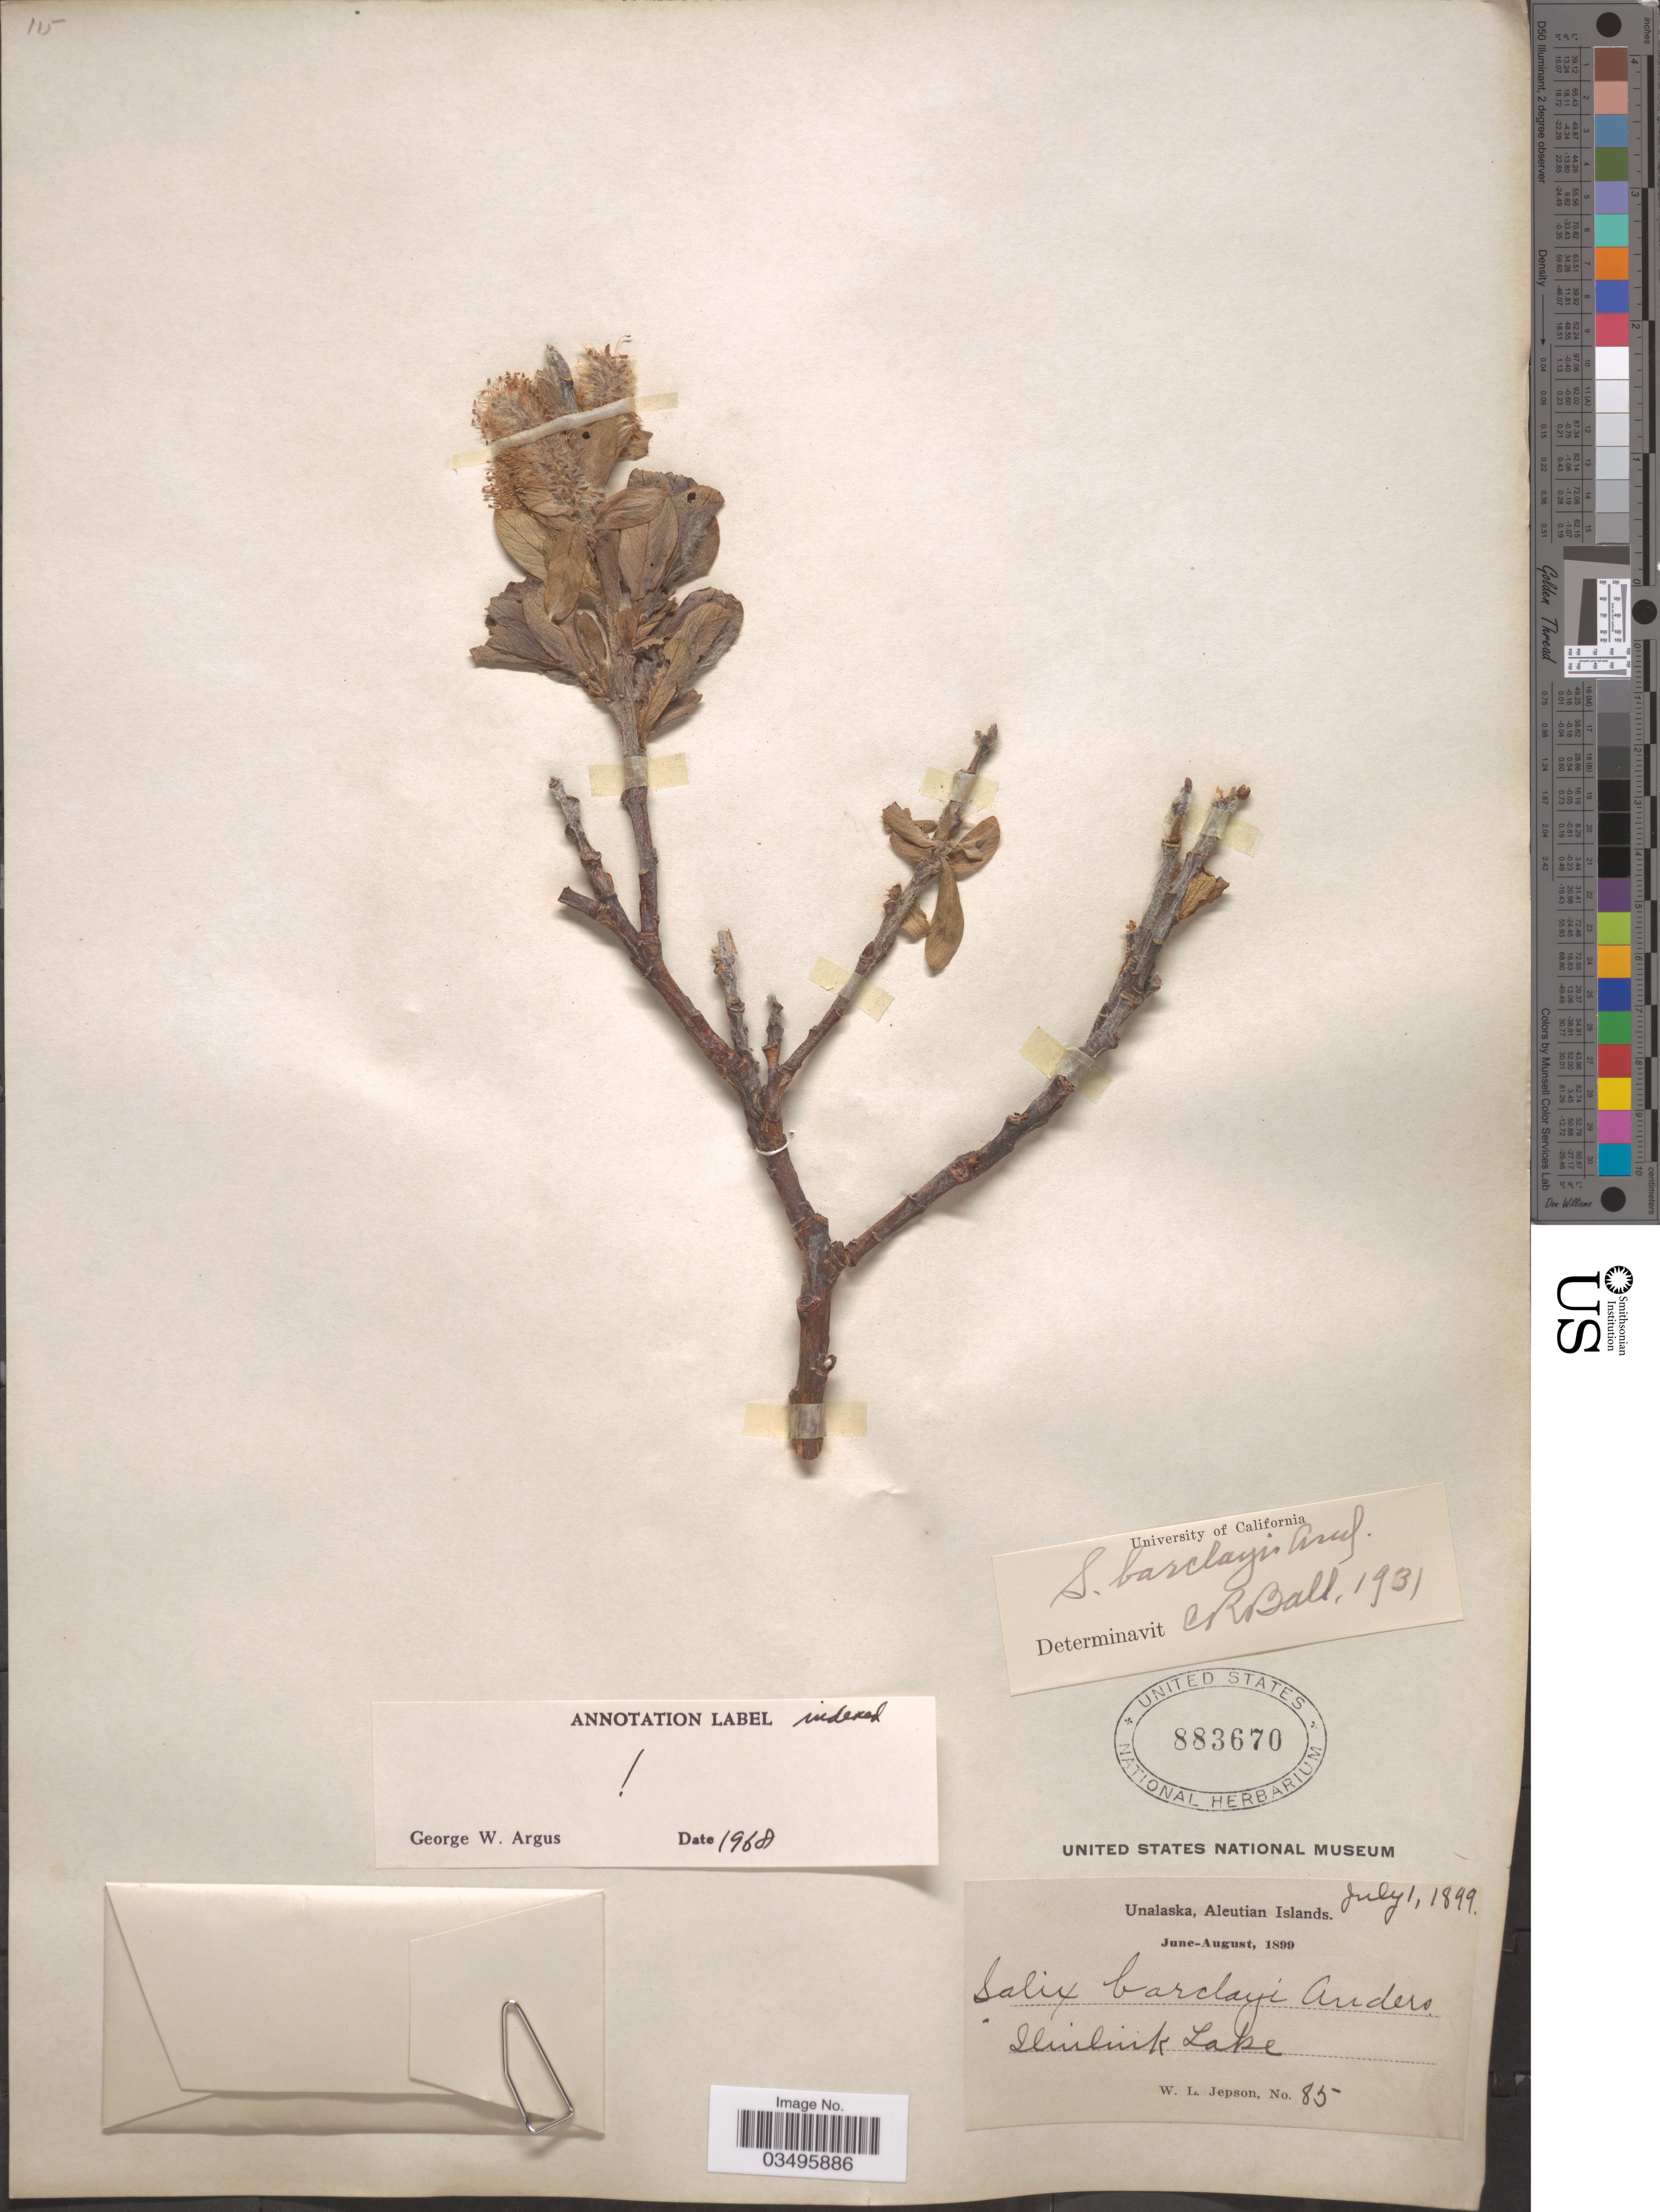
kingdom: Plantae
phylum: Tracheophyta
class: Magnoliopsida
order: Malpighiales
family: Salicaceae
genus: Salix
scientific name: Salix barclayi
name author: Andersson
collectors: W. L. Jepson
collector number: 85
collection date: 1899-07-01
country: United States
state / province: Alaska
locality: Unalaska, Aleutian Islands. Iliuliuk Lake.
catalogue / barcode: US 883670